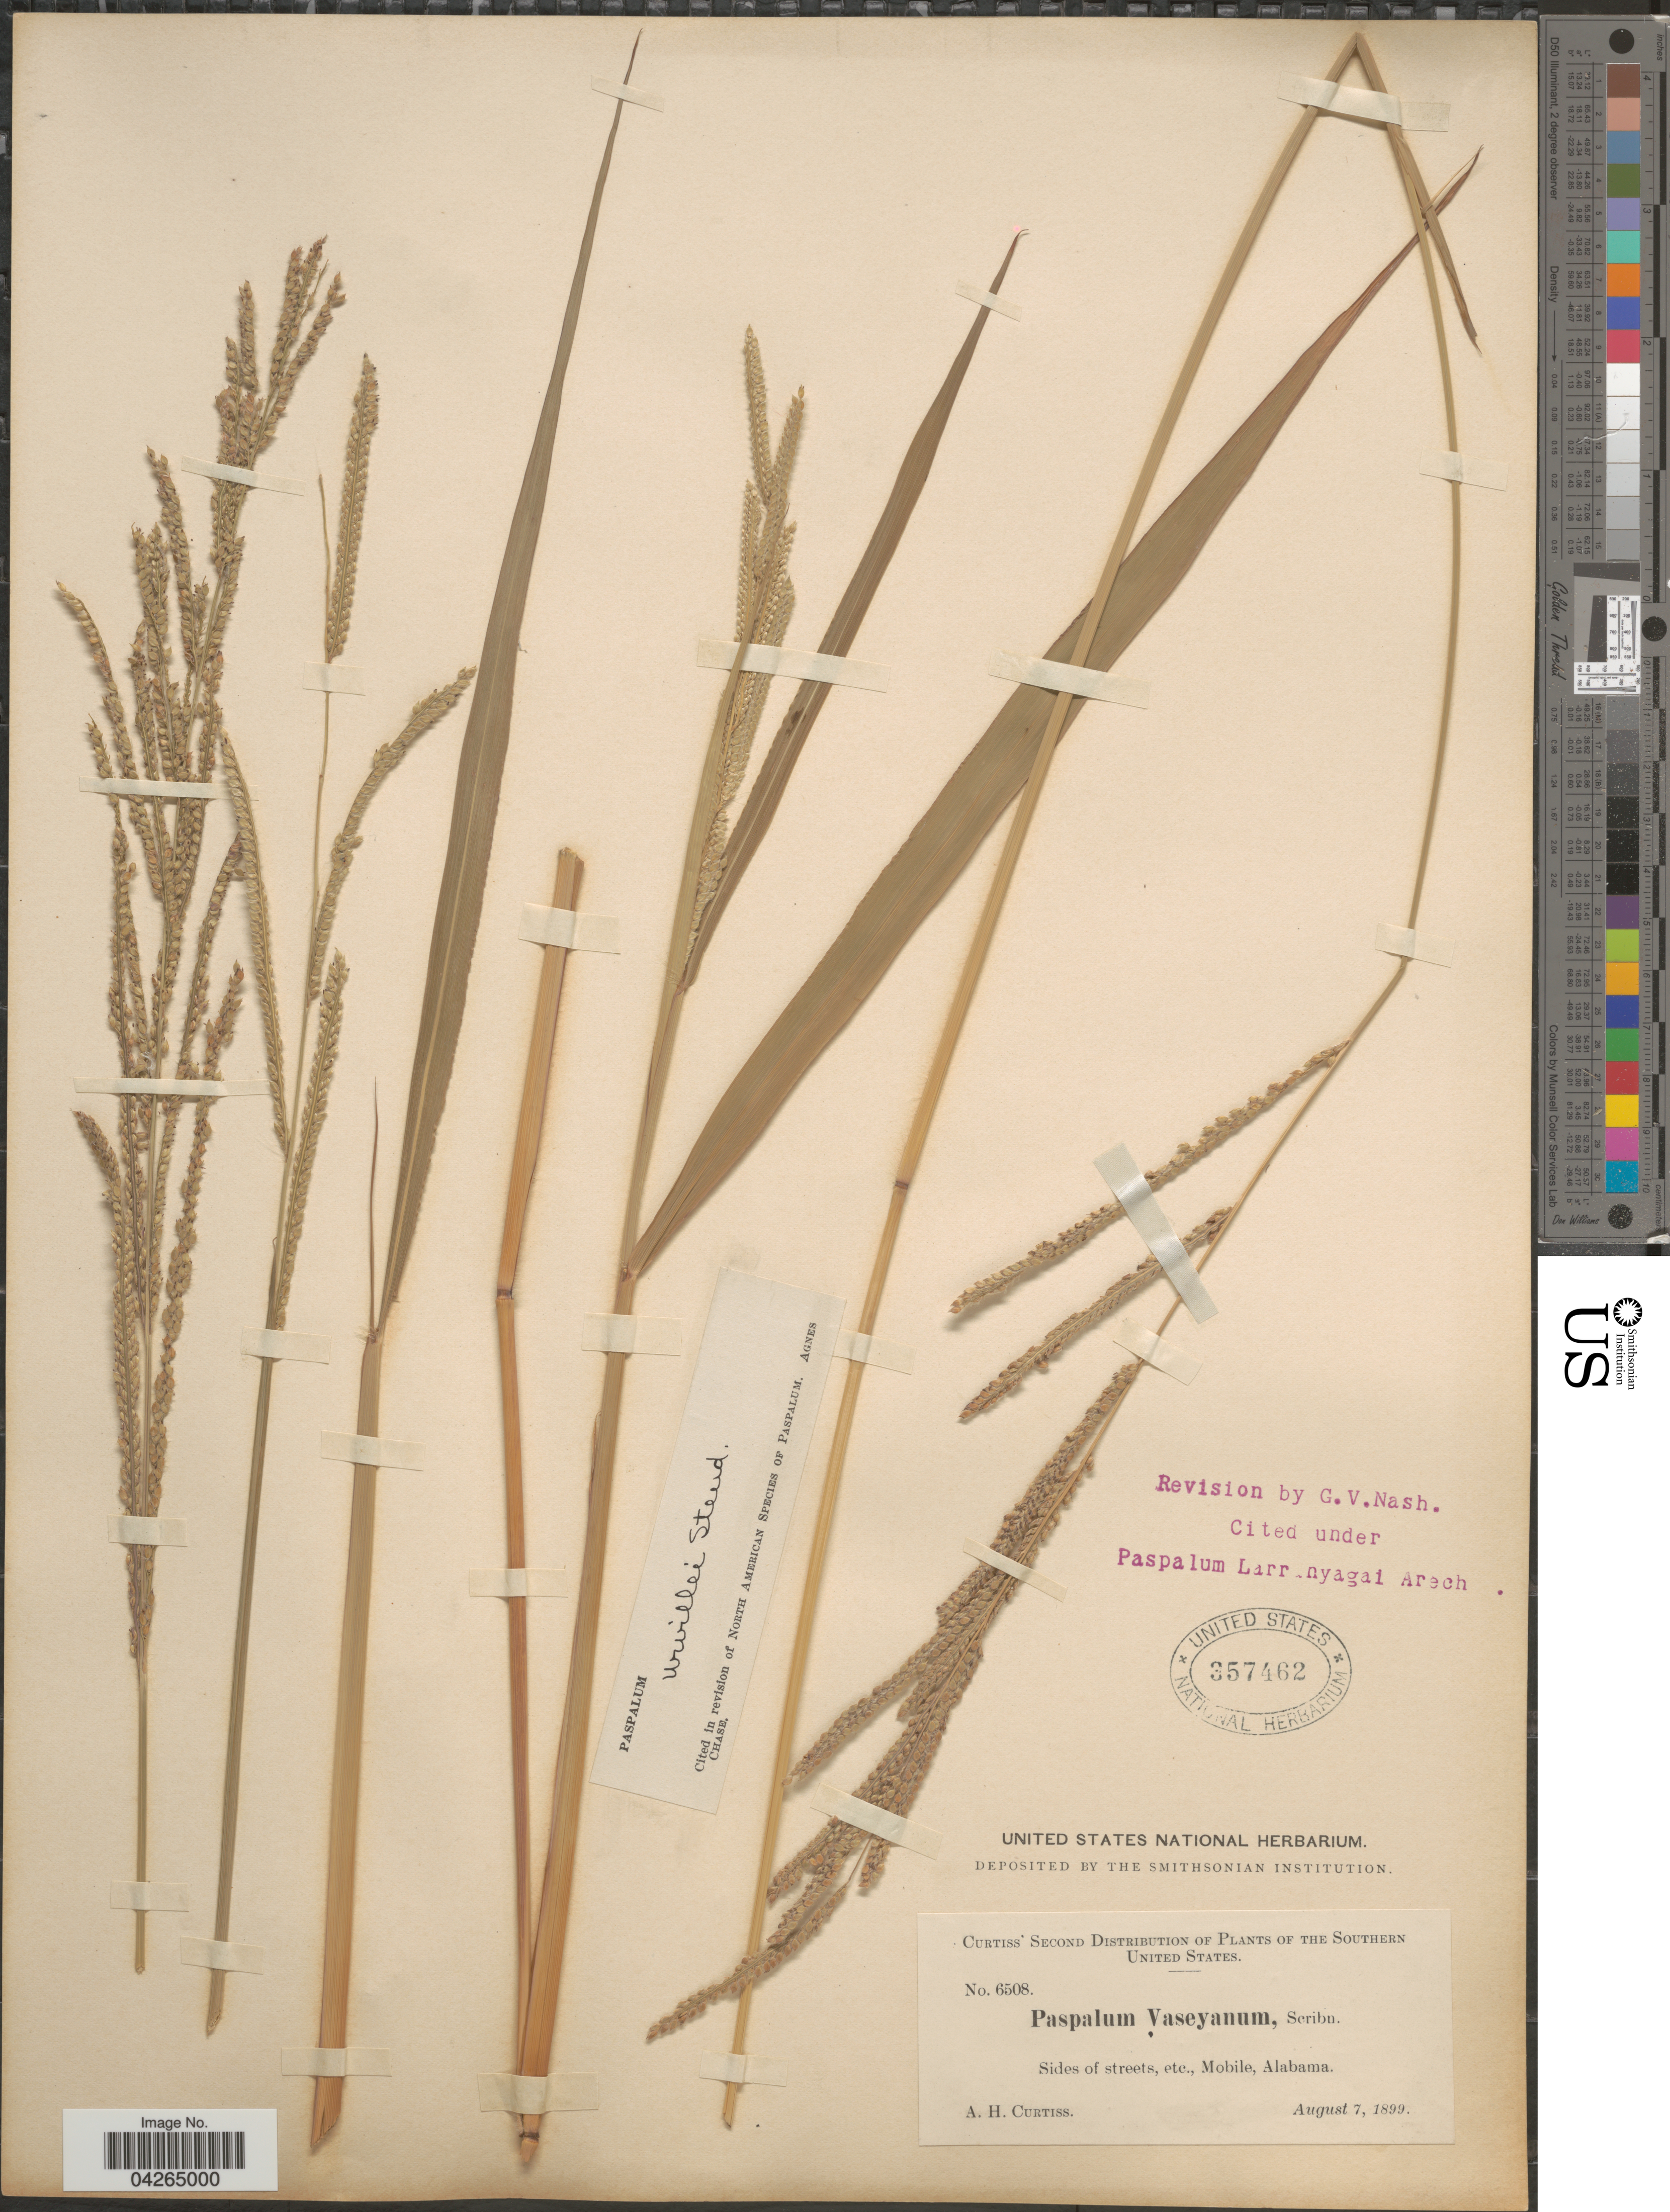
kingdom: Plantae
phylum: Tracheophyta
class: Liliopsida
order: Poales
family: Poaceae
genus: Paspalum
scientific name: Paspalum urvillei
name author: Steud.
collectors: A. H. Curtiss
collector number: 6508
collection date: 1899-08-07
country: United States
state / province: Alabama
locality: The Southern United States. Sides of streets, etc., Mobile.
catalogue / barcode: US 357462